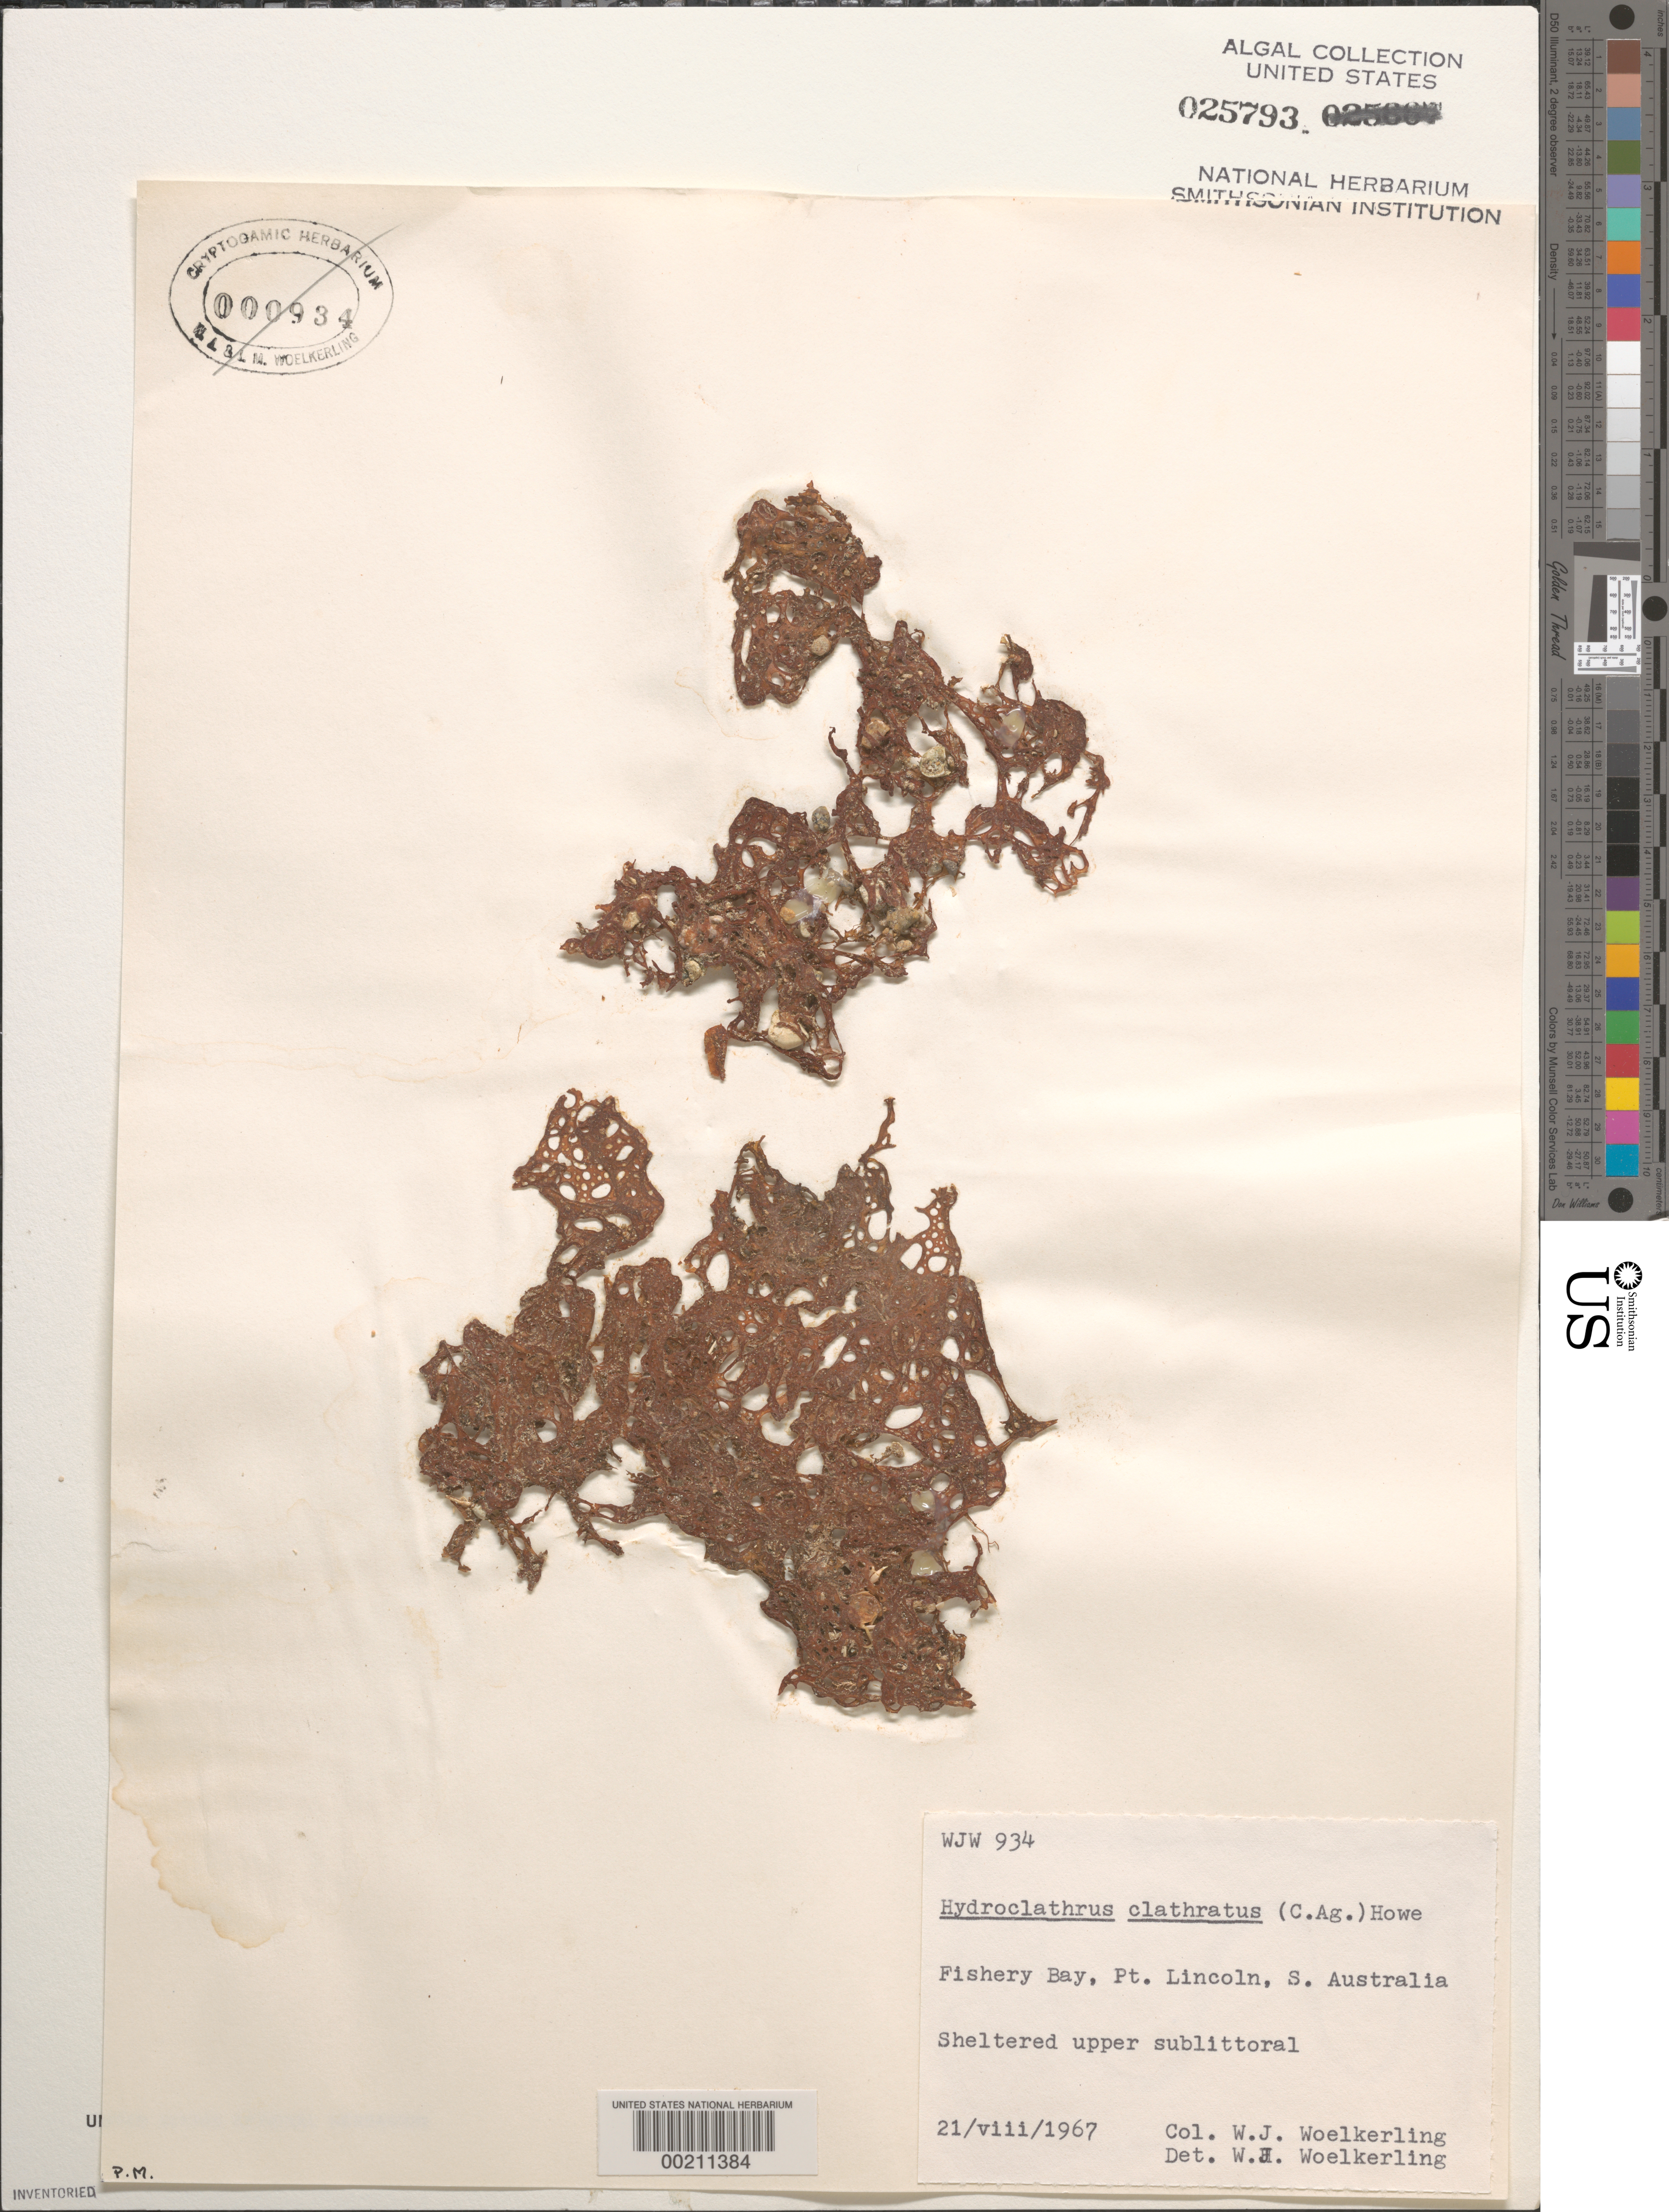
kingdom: Chromista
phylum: Ochrophyta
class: Phaeophyceae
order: Scytosiphonales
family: Scytosiphonaceae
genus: Hydroclathrus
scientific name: Hydroclathrus clathratus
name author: (C. Agardh) M. Howe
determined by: Woelkerling, W. J.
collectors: W. Woelkerling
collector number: WJW 934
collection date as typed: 21 Aug 1967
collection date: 1967-08-21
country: Australia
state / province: South Australia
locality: Fishery bay, port lincoln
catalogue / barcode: US 25793